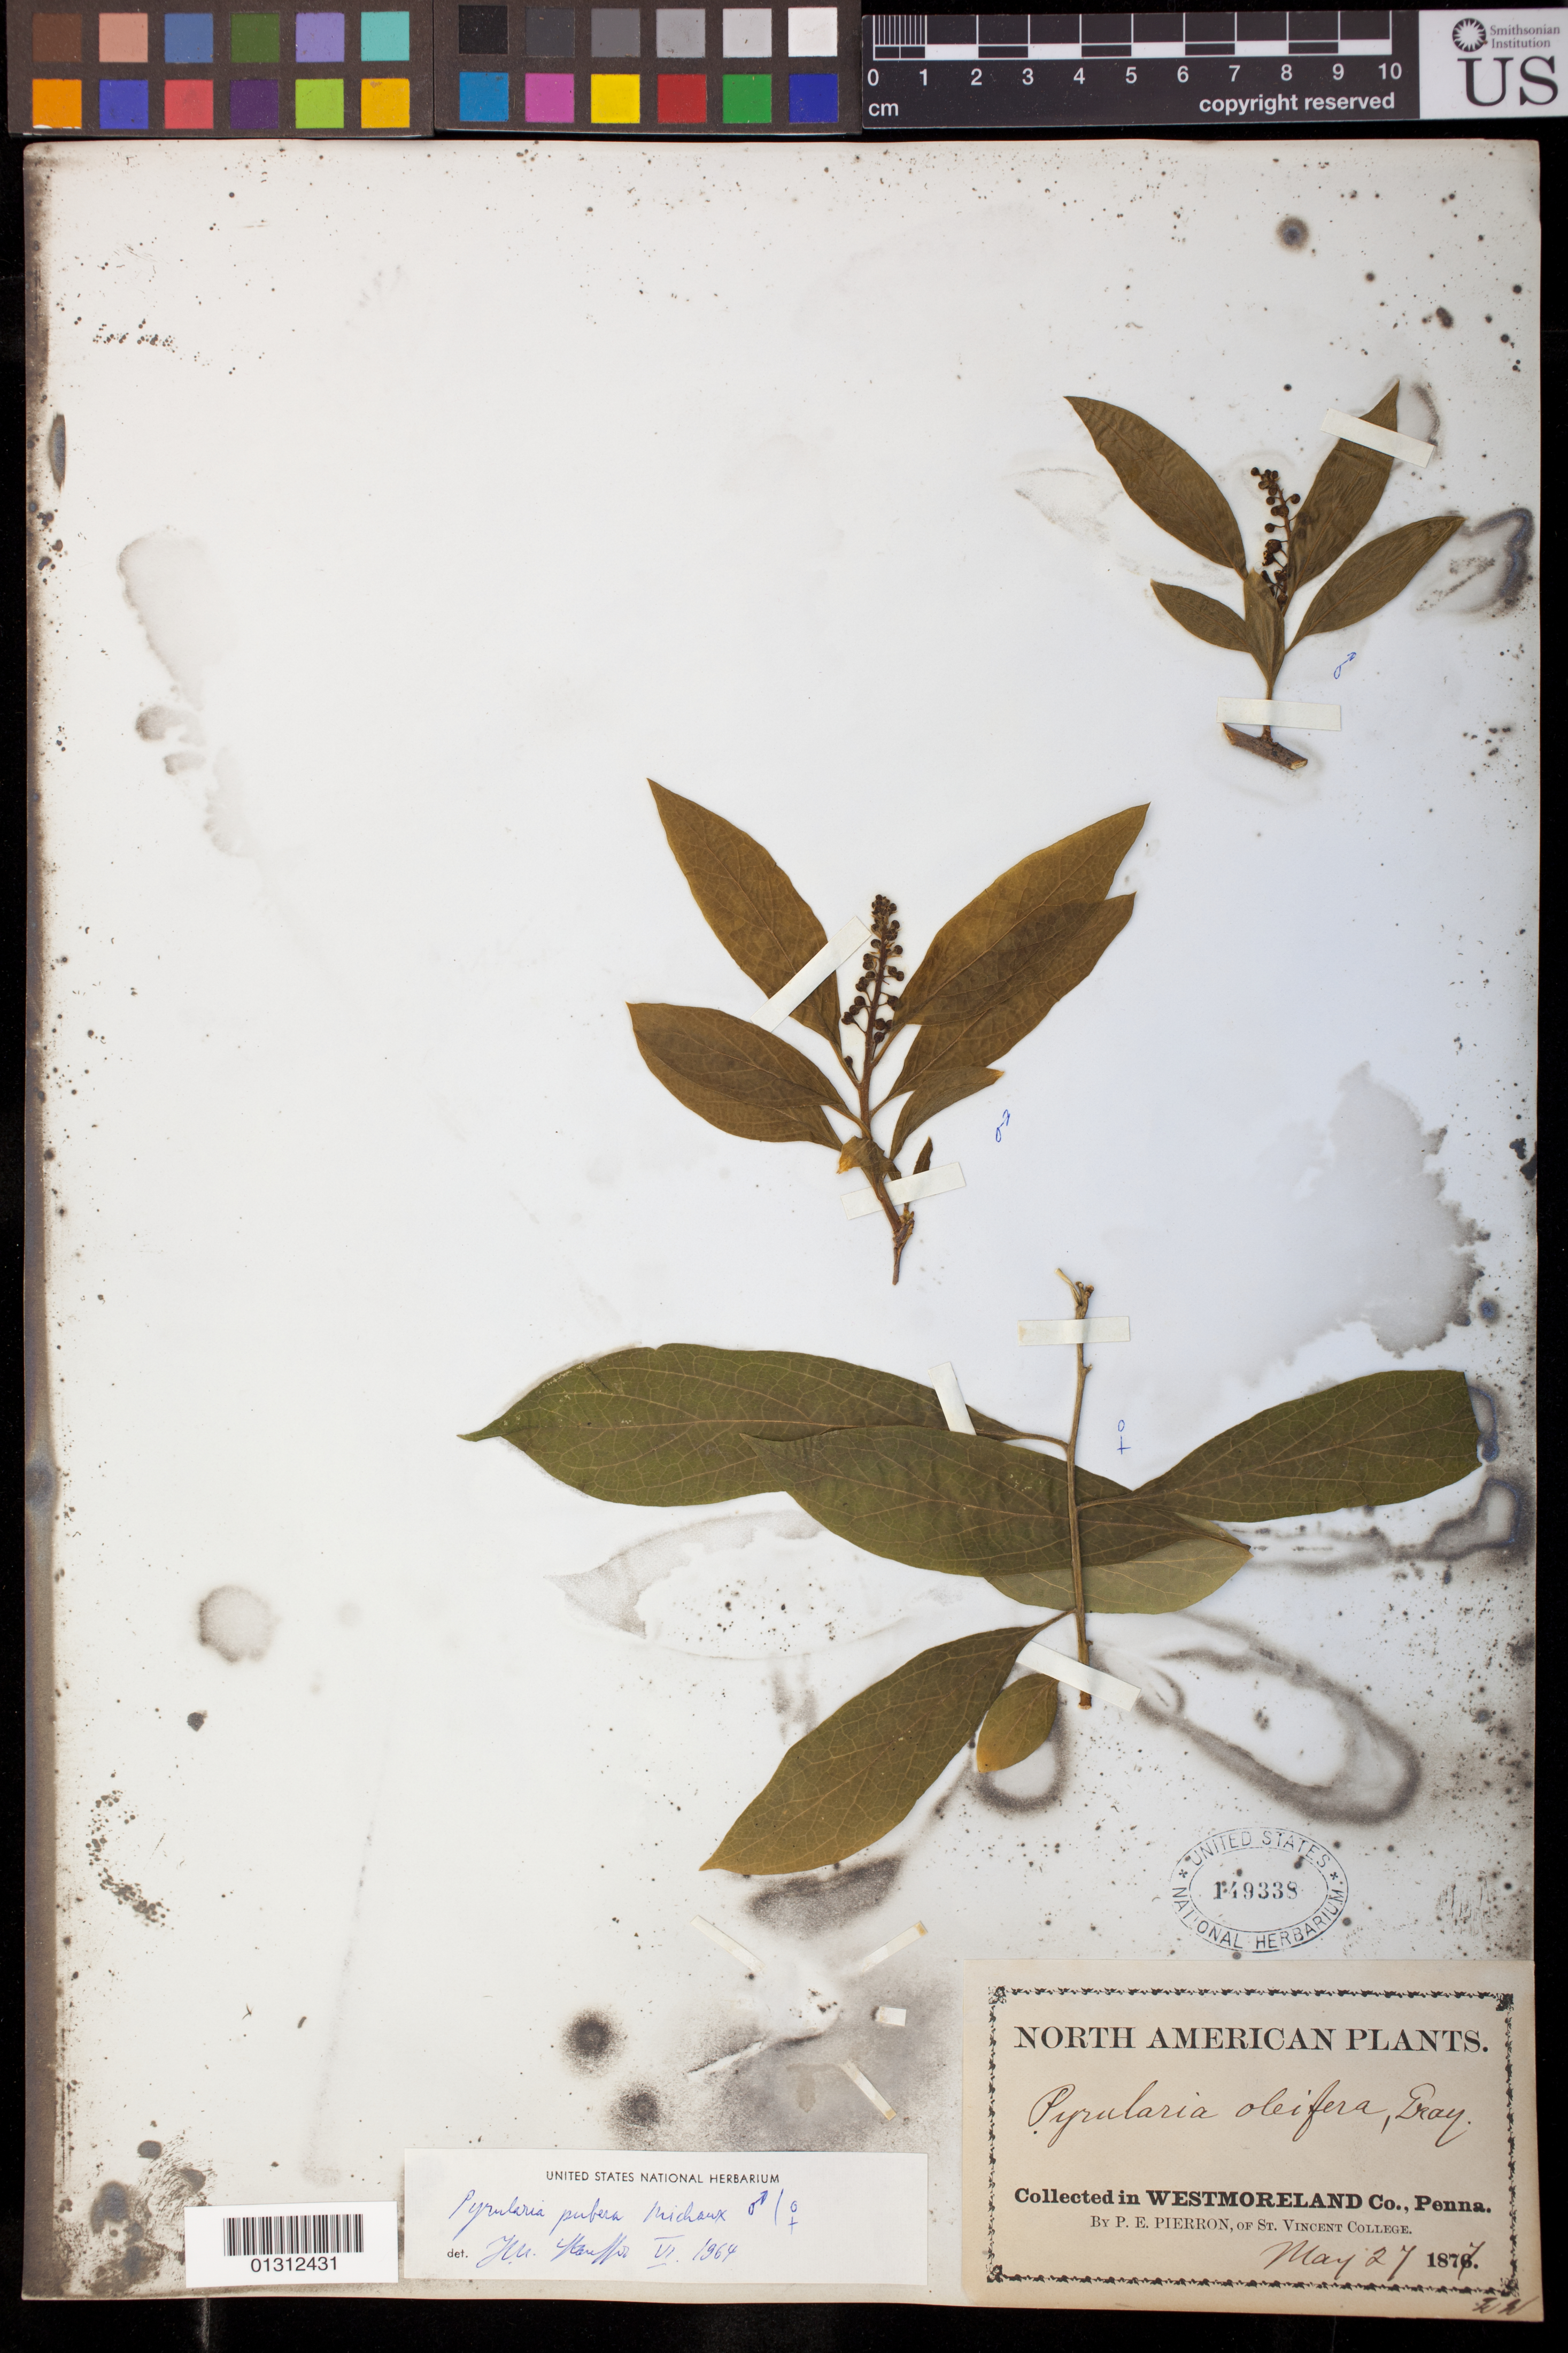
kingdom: Plantae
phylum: Tracheophyta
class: Magnoliopsida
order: Santalales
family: Cervantesiaceae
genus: Pyrularia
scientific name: Pyrularia pubera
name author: Michx.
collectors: P. Pierron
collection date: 1877-05-27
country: United States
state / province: Pennsylvania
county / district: Westmoreland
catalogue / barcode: US 149338